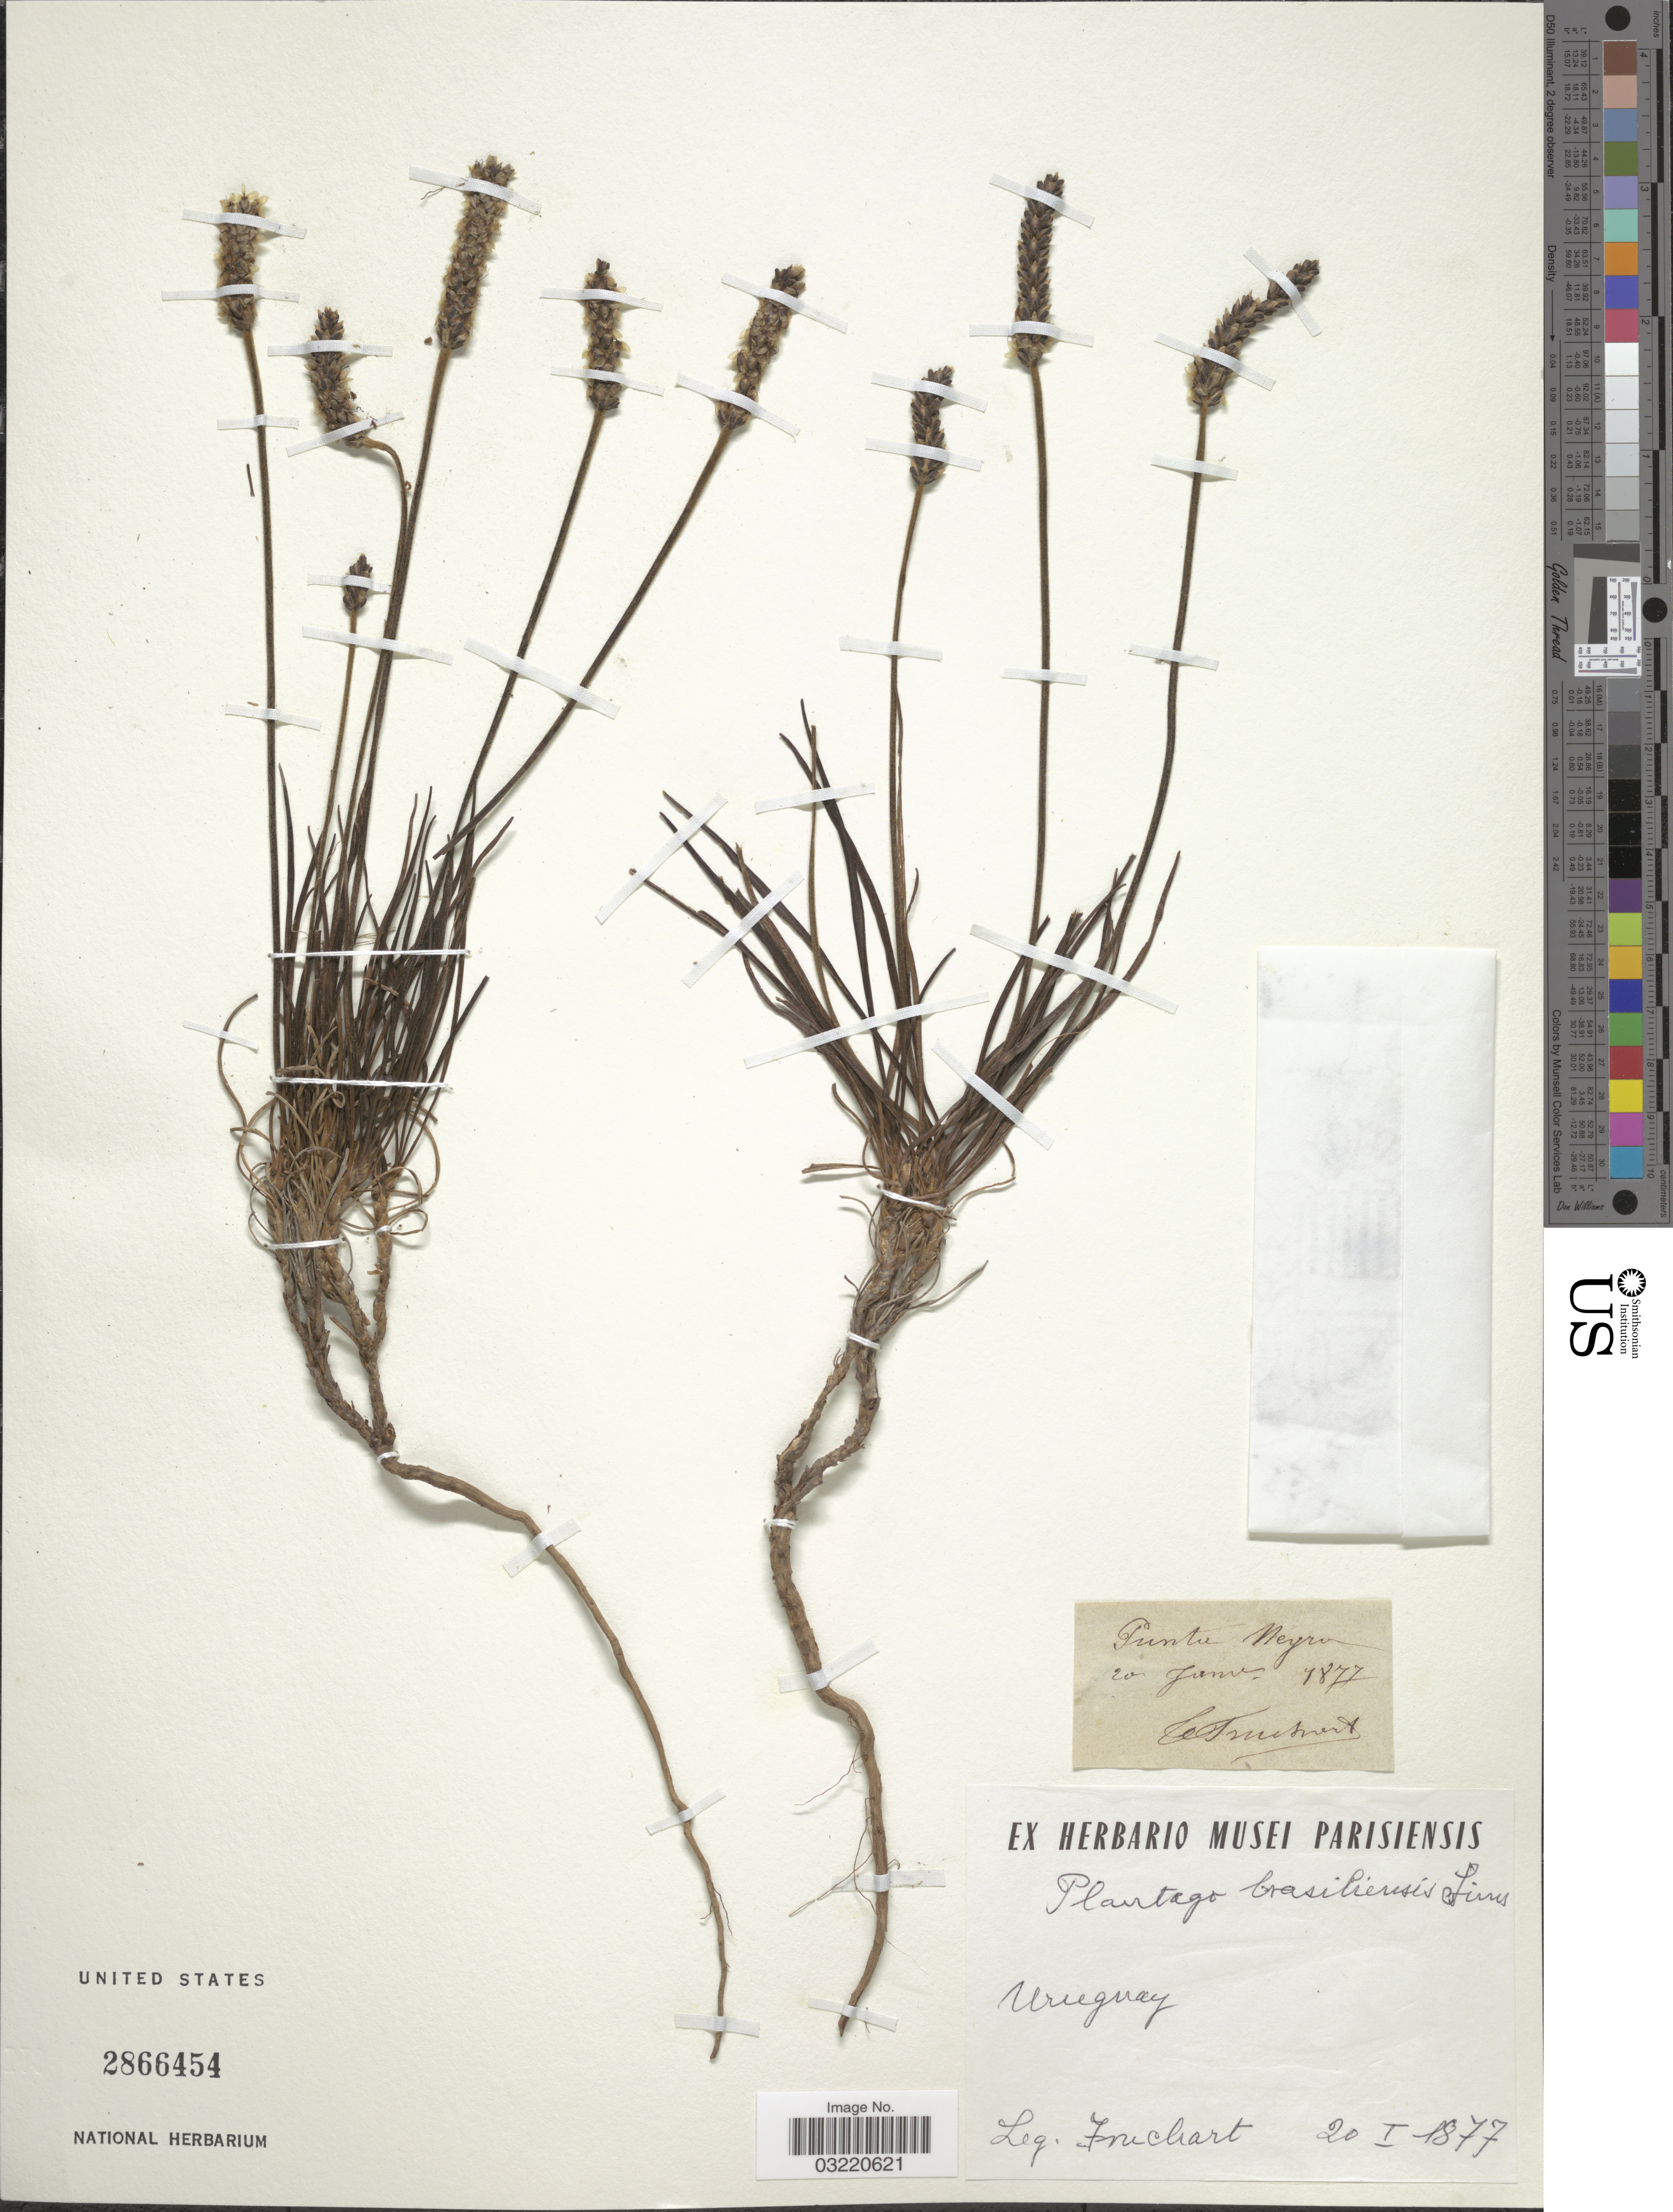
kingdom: Plantae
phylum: Tracheophyta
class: Magnoliopsida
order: Lamiales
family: Plantaginaceae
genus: Plantago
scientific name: Plantago brasiliensis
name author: Sims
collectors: Fruchart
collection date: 1877-01-20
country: Uruguay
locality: Punte Negro.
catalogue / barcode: US 2866454